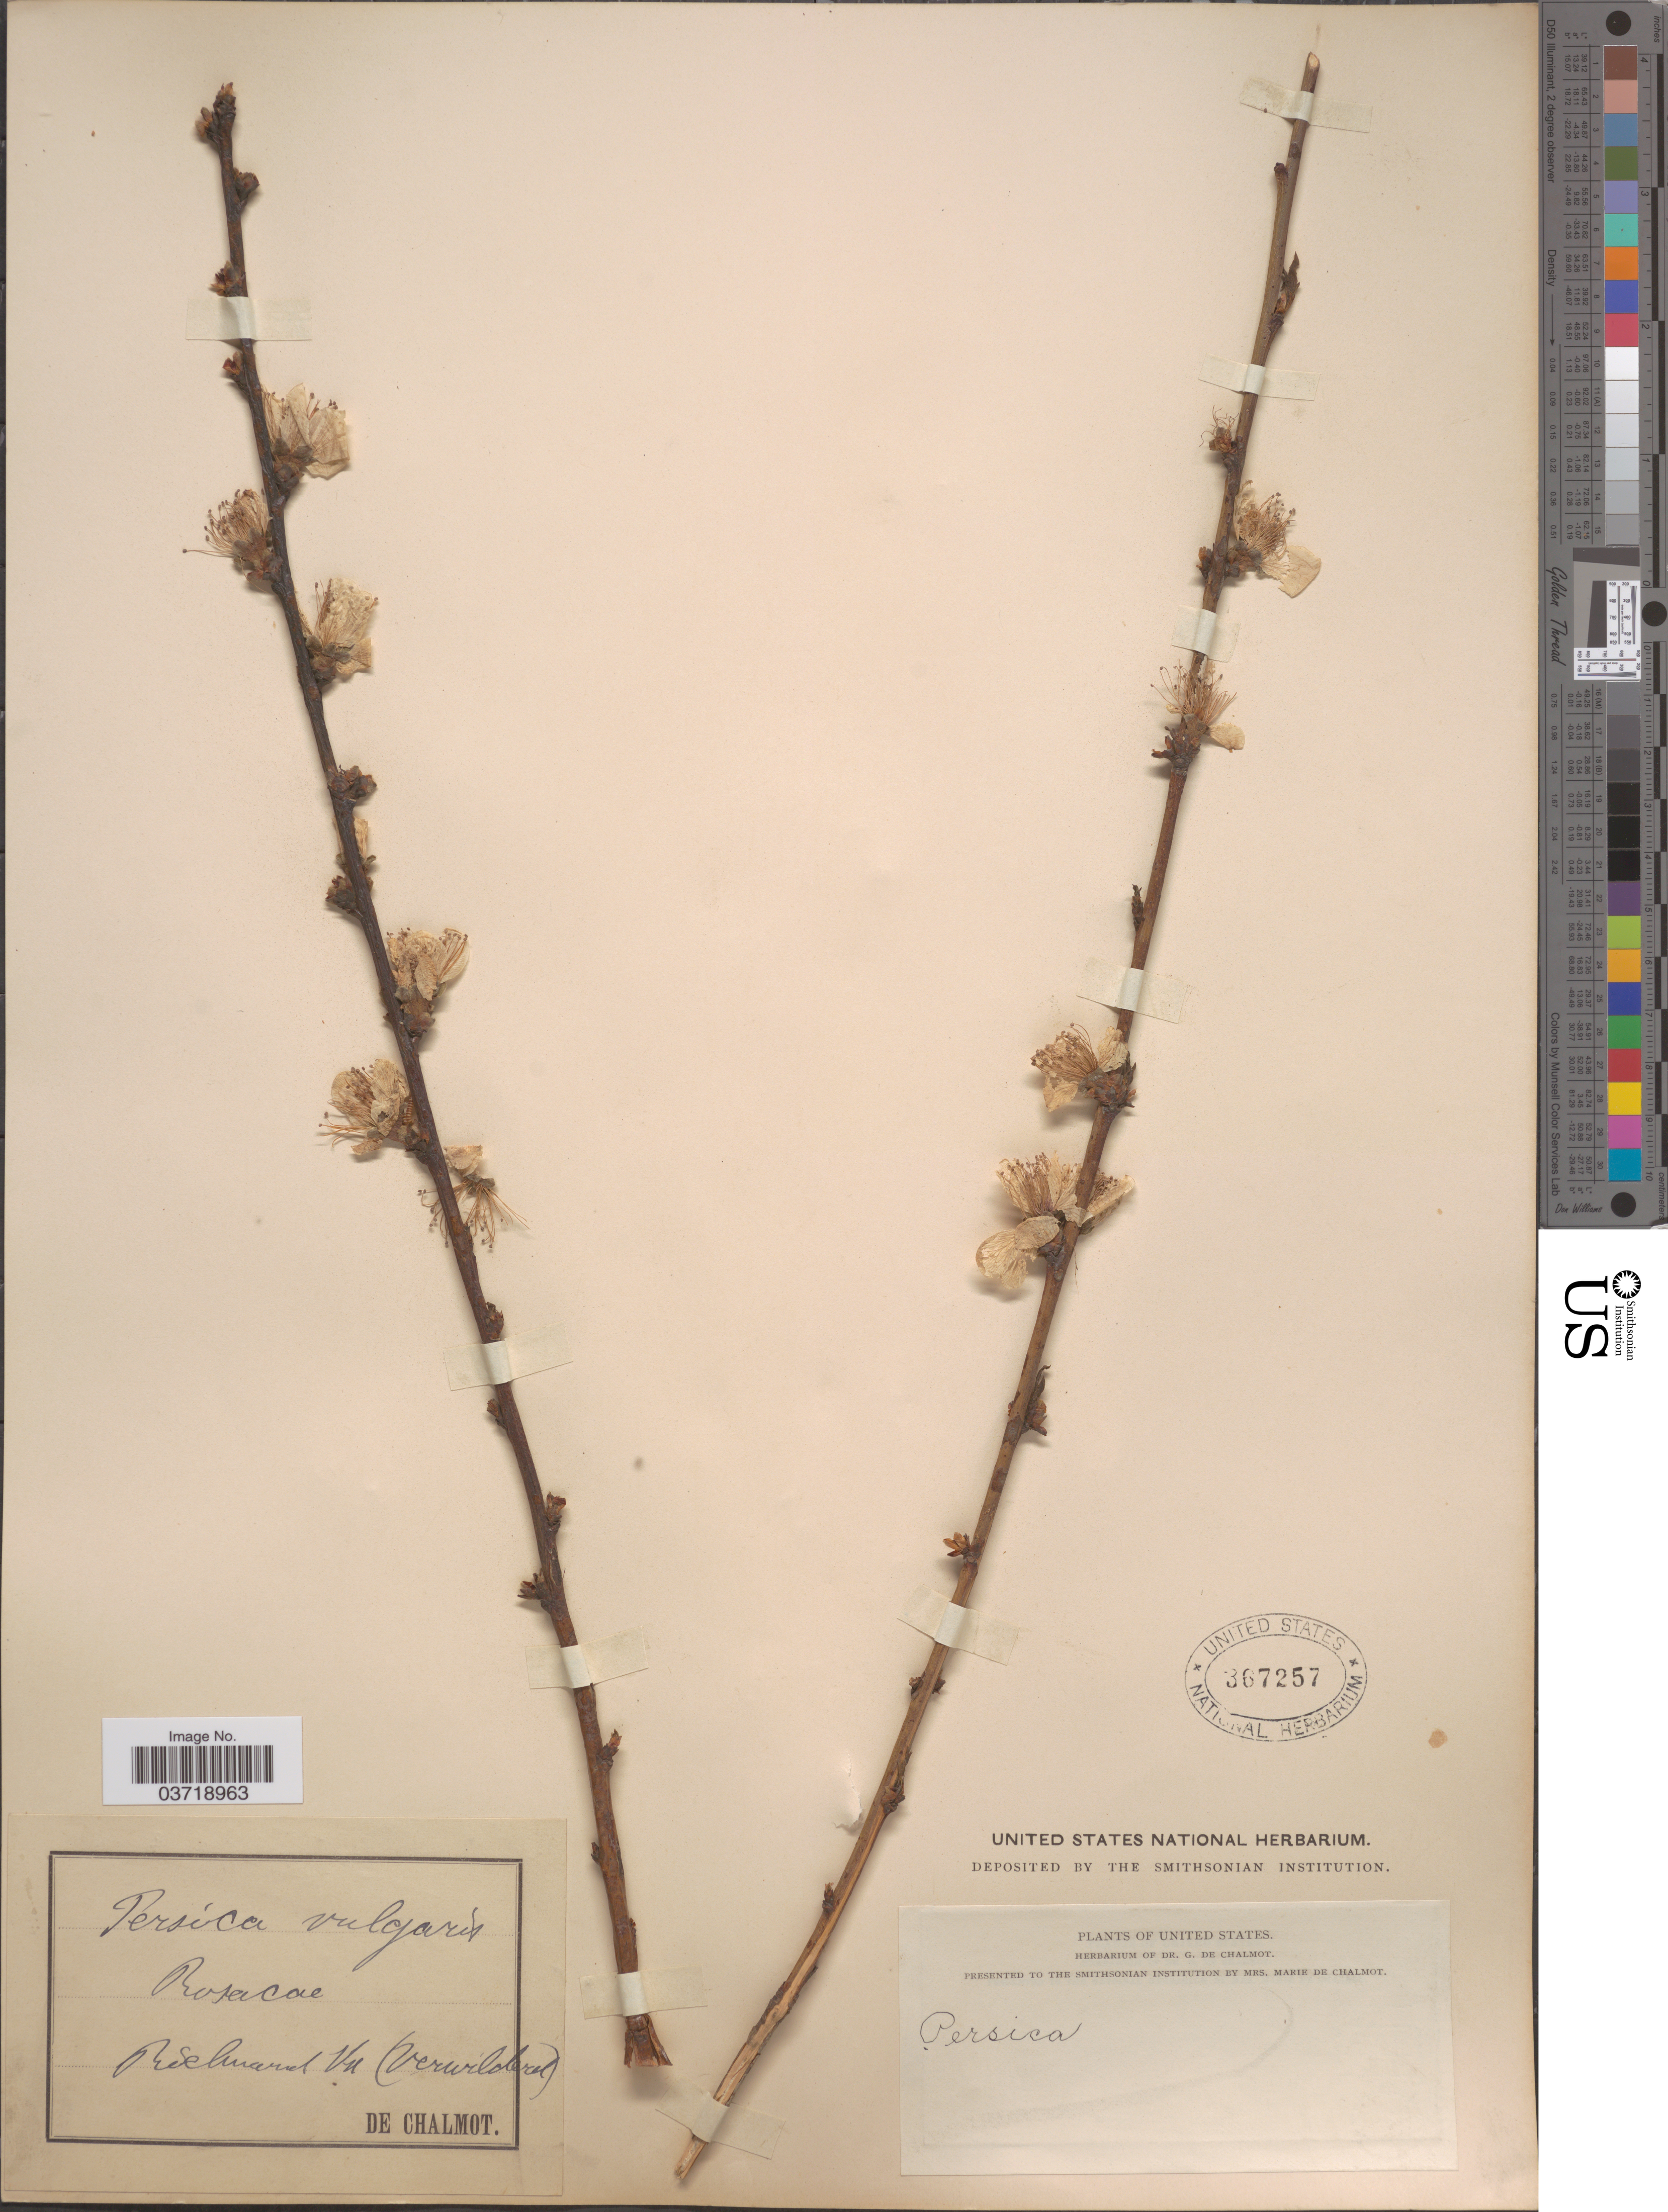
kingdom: Plantae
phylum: Tracheophyta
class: Magnoliopsida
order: Rosales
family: Rosaceae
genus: Prunus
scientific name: Prunus persica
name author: (L.) Batsch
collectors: G. de Chalmot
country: United States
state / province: Virginia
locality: Richmond, Va. (Verwilderd).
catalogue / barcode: US 367257